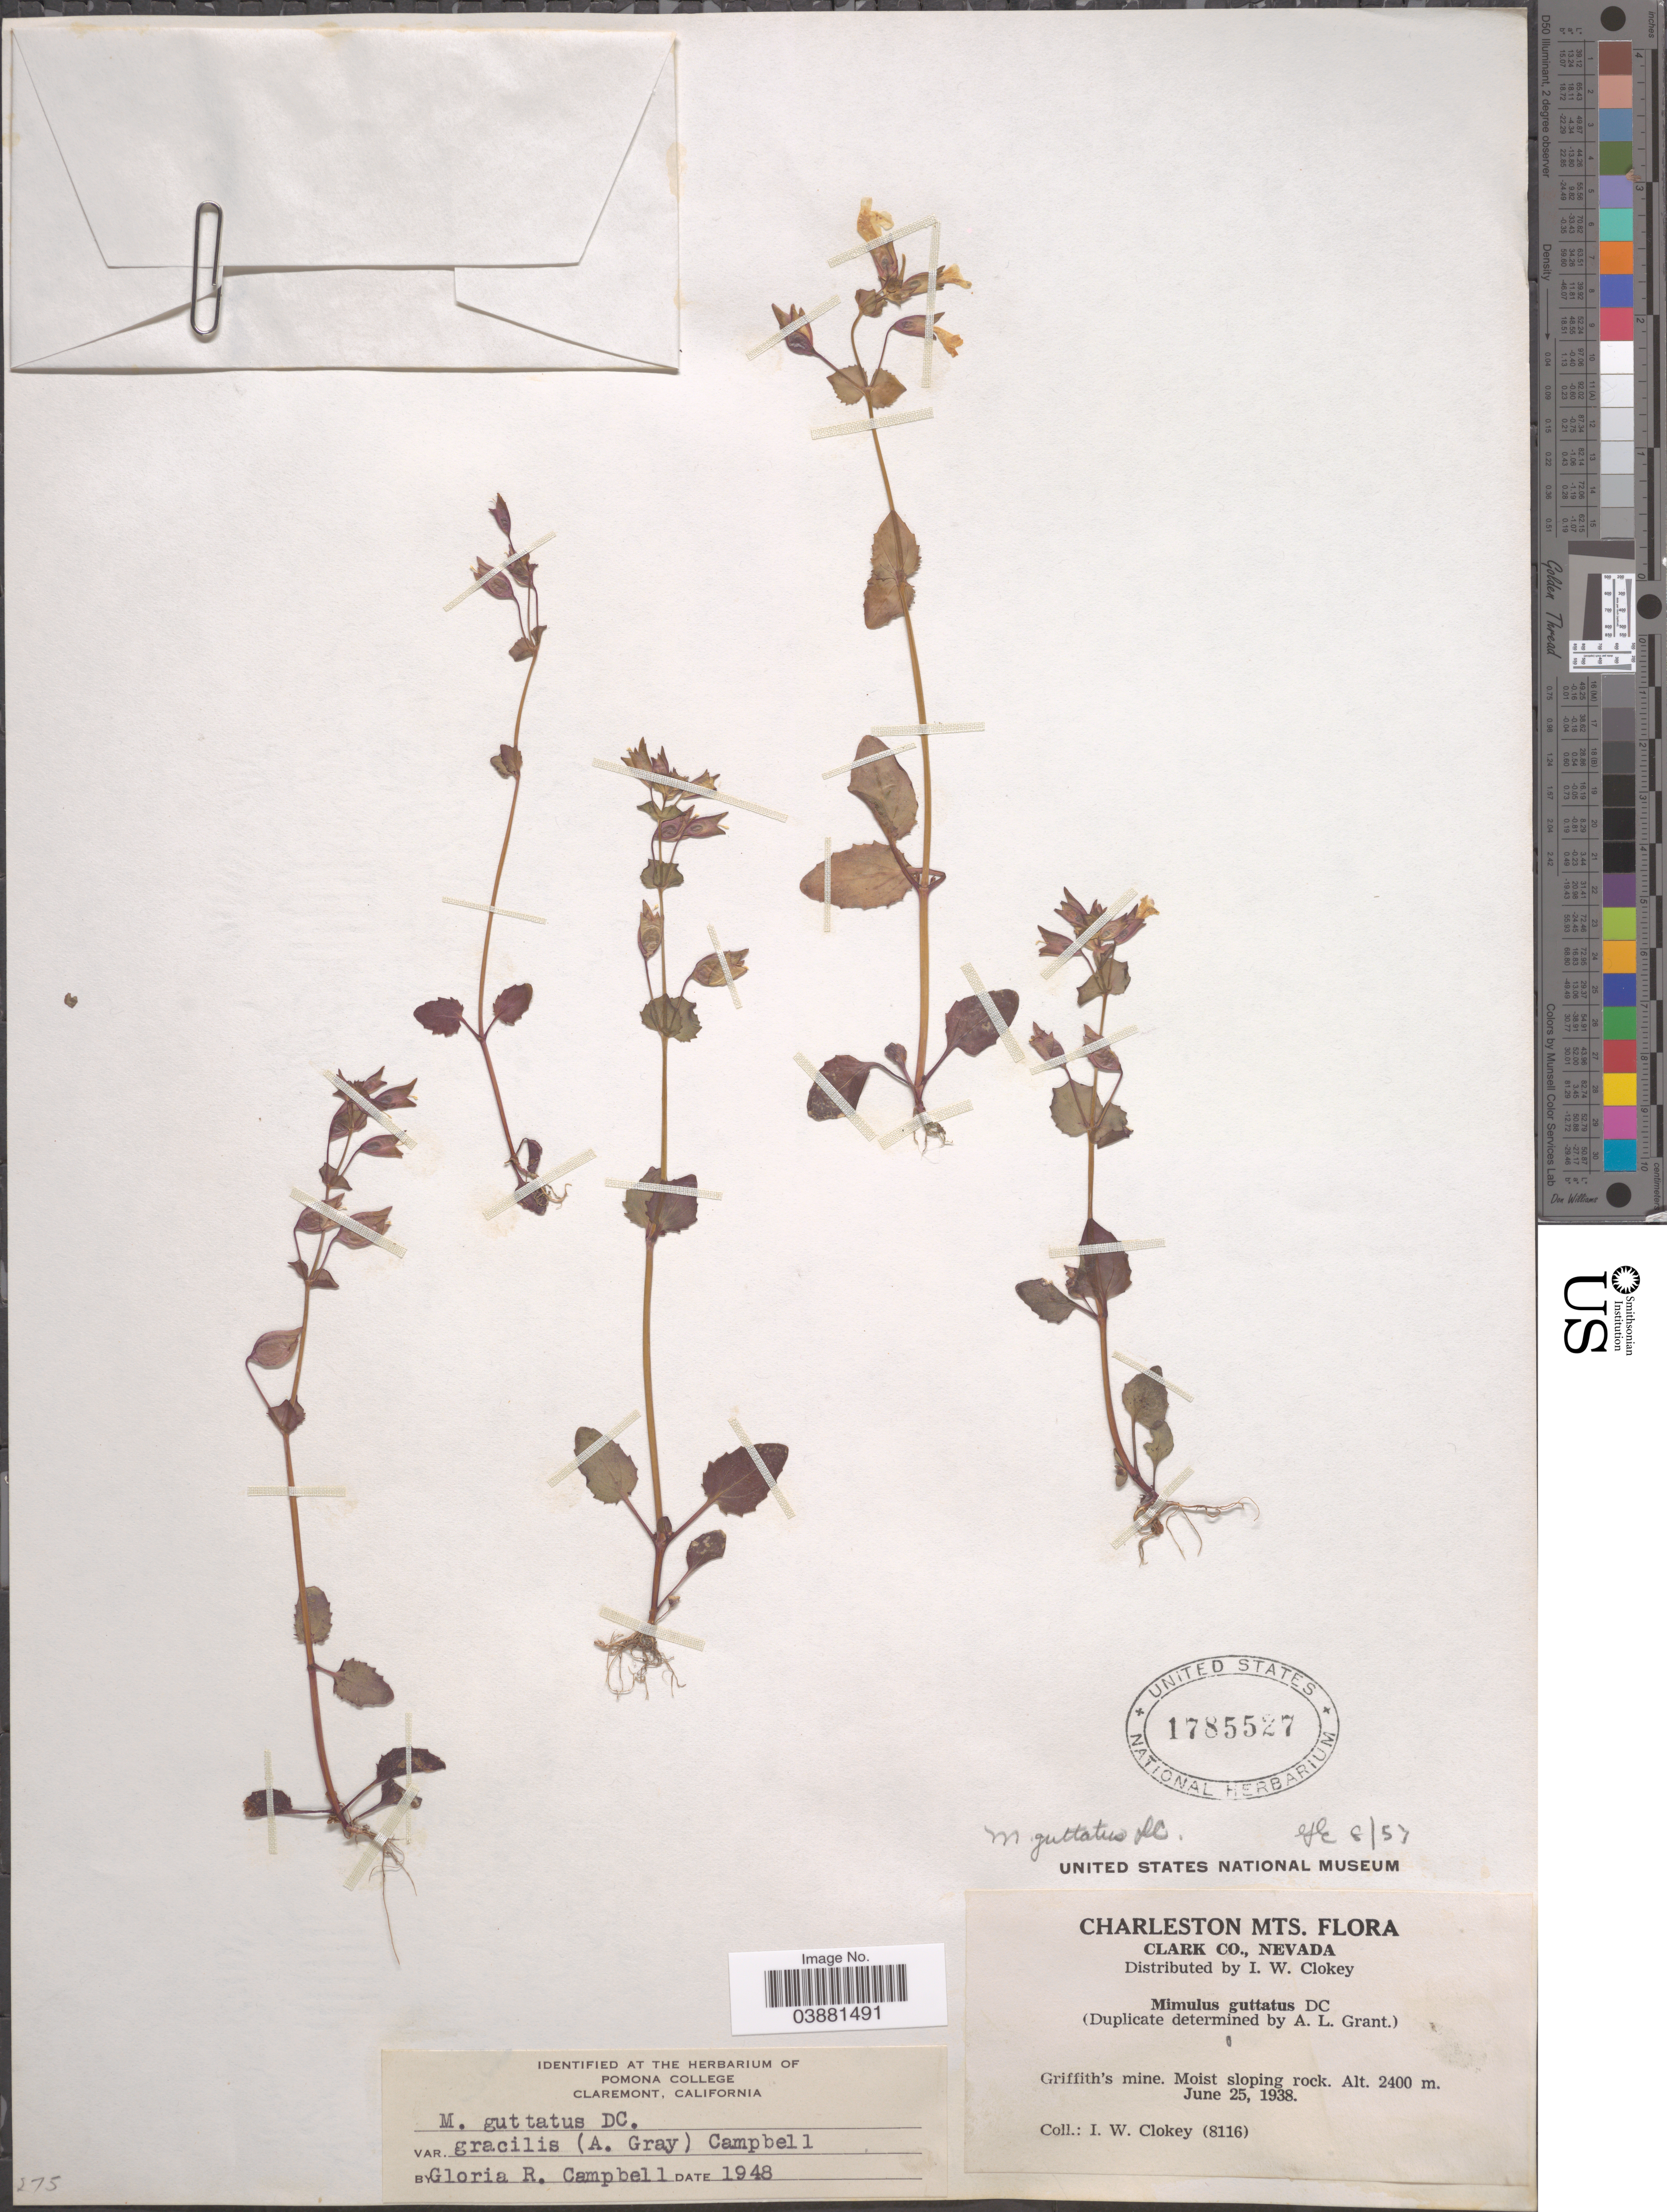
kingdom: Plantae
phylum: Tracheophyta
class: Magnoliopsida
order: Lamiales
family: Phrymaceae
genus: Mimulus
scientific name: Mimulus guttatus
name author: DC.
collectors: I. W. Clokey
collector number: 8116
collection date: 1938-06-25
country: United States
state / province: Nevada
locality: Charleston Mts. Clark Co. Griffith's mine.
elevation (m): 2400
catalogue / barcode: US 1785527